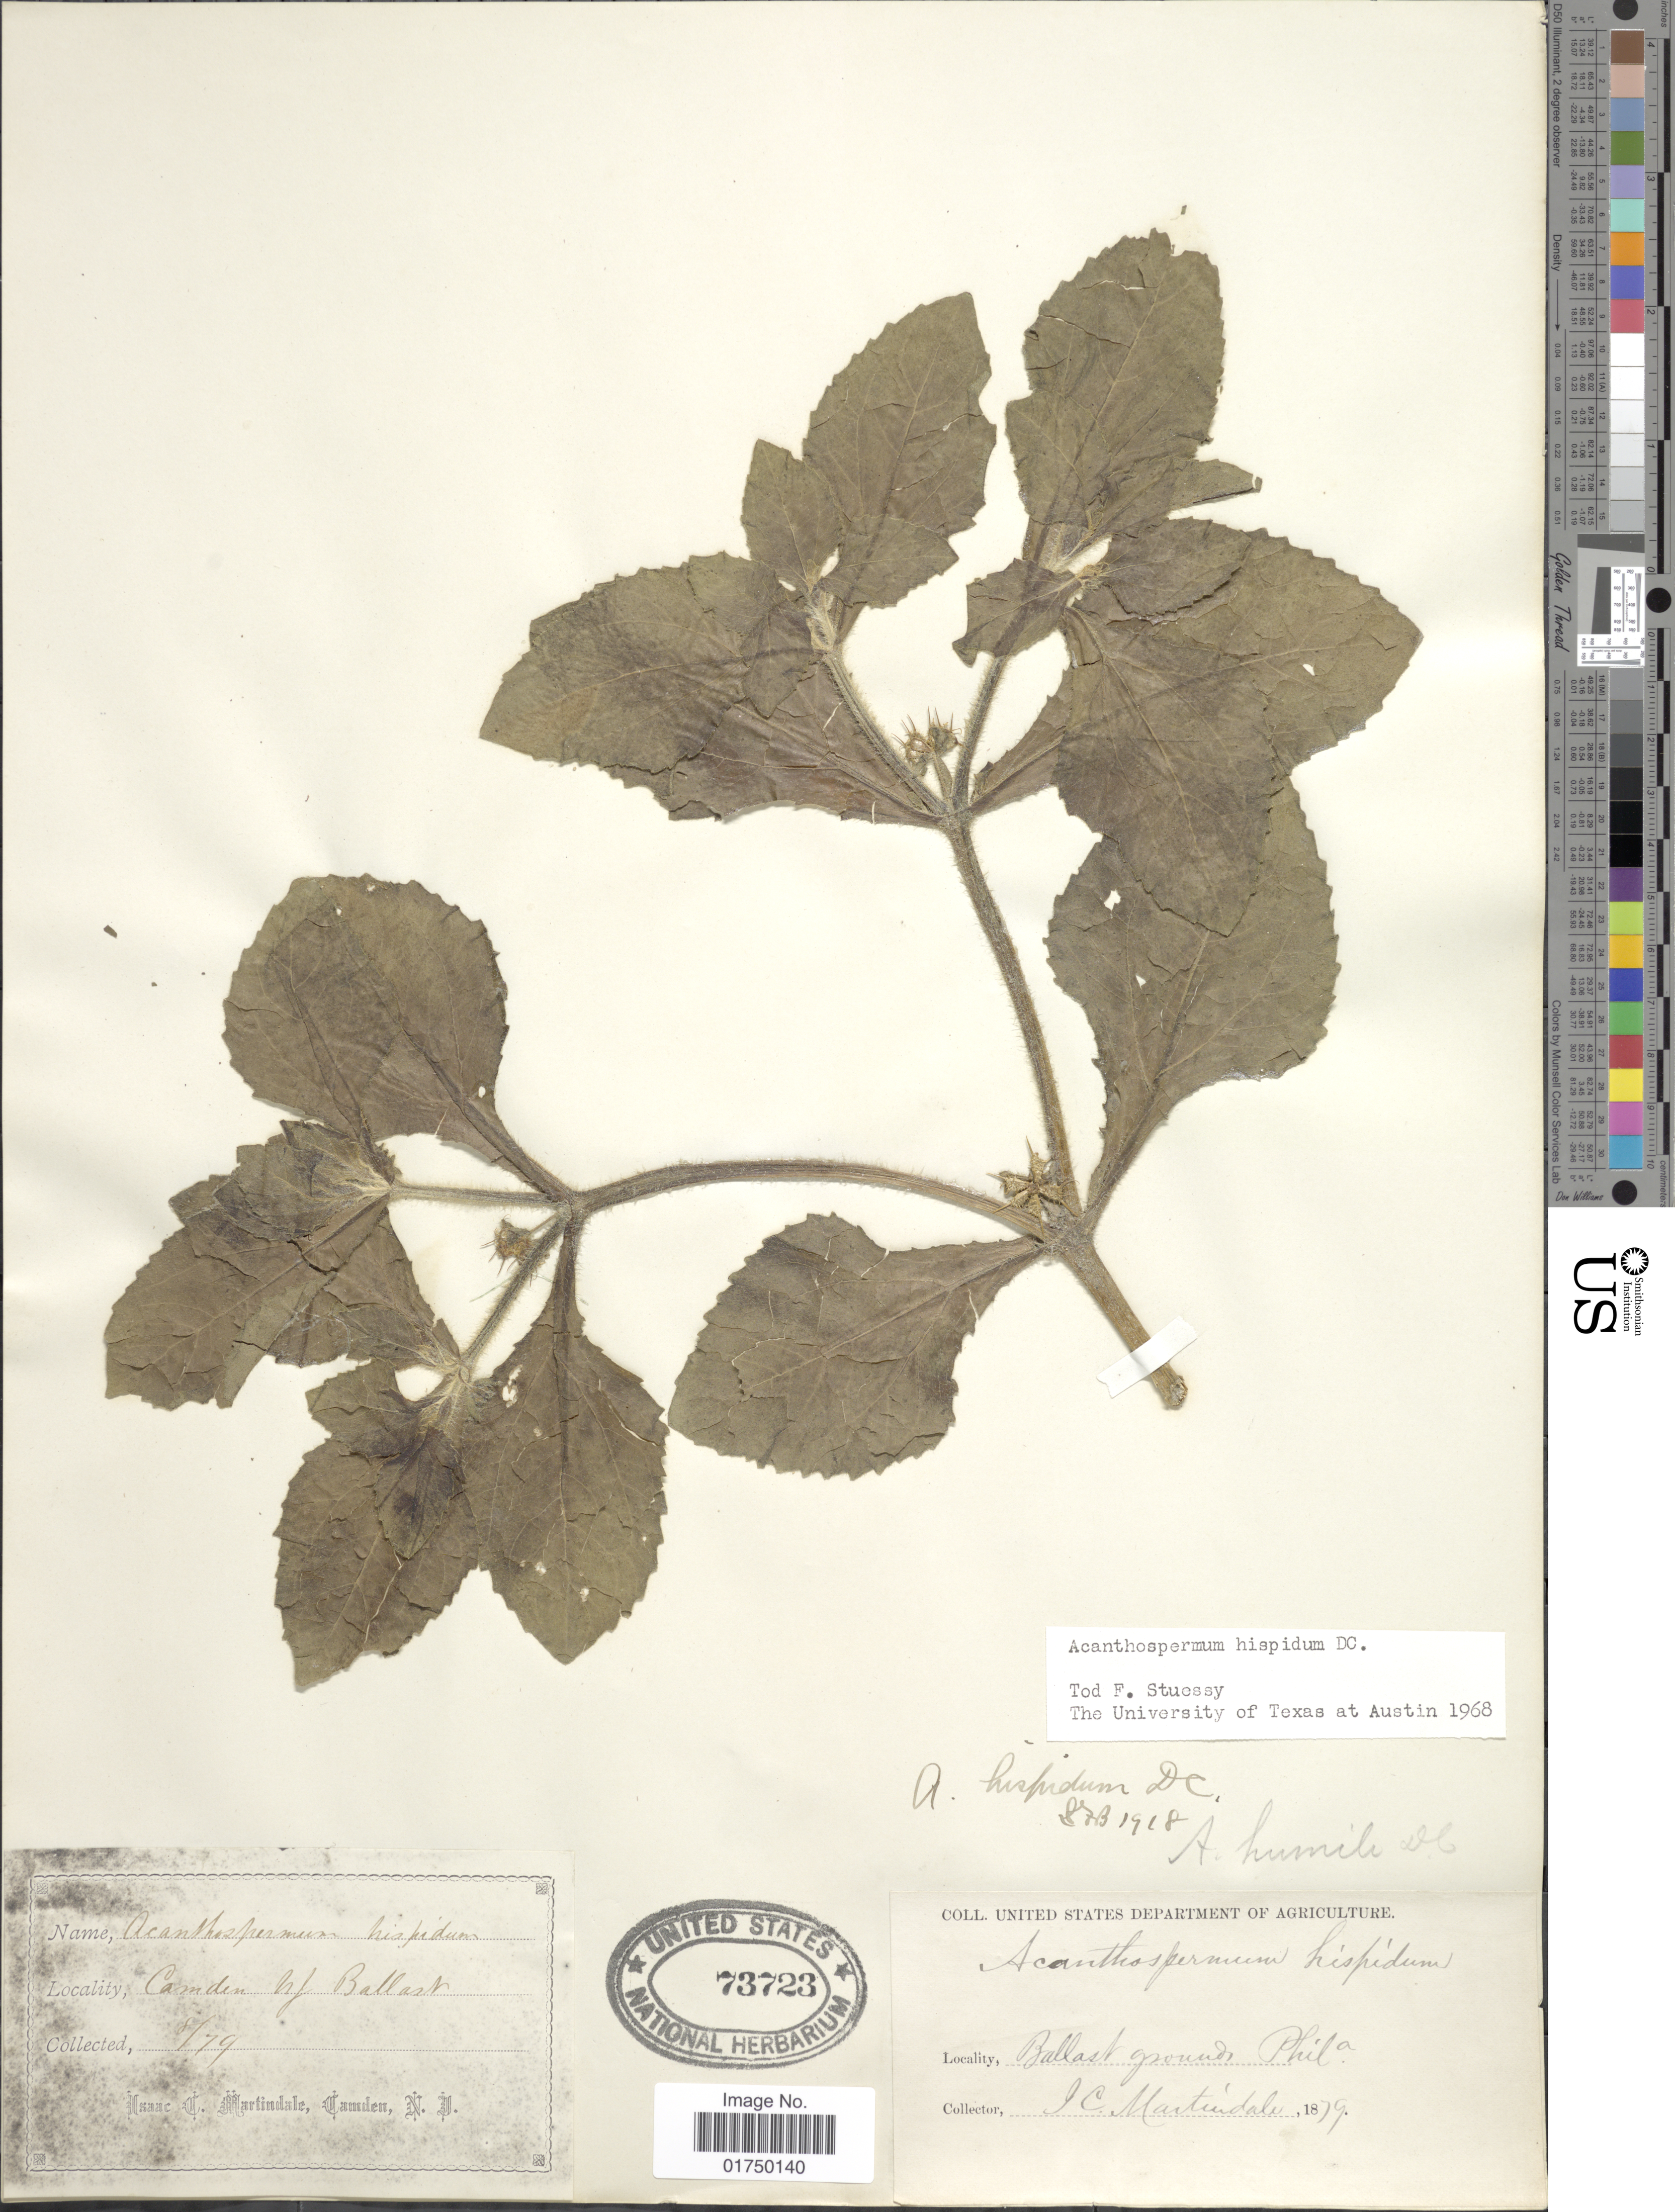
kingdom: Plantae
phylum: Tracheophyta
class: Magnoliopsida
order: Asterales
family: Asteraceae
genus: Acanthospermum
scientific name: Acanthospermum hispidum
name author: DC.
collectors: I. C. Martindale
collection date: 1979-08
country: United States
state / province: New Jersey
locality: Camden NJ Ballast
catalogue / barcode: US 73723